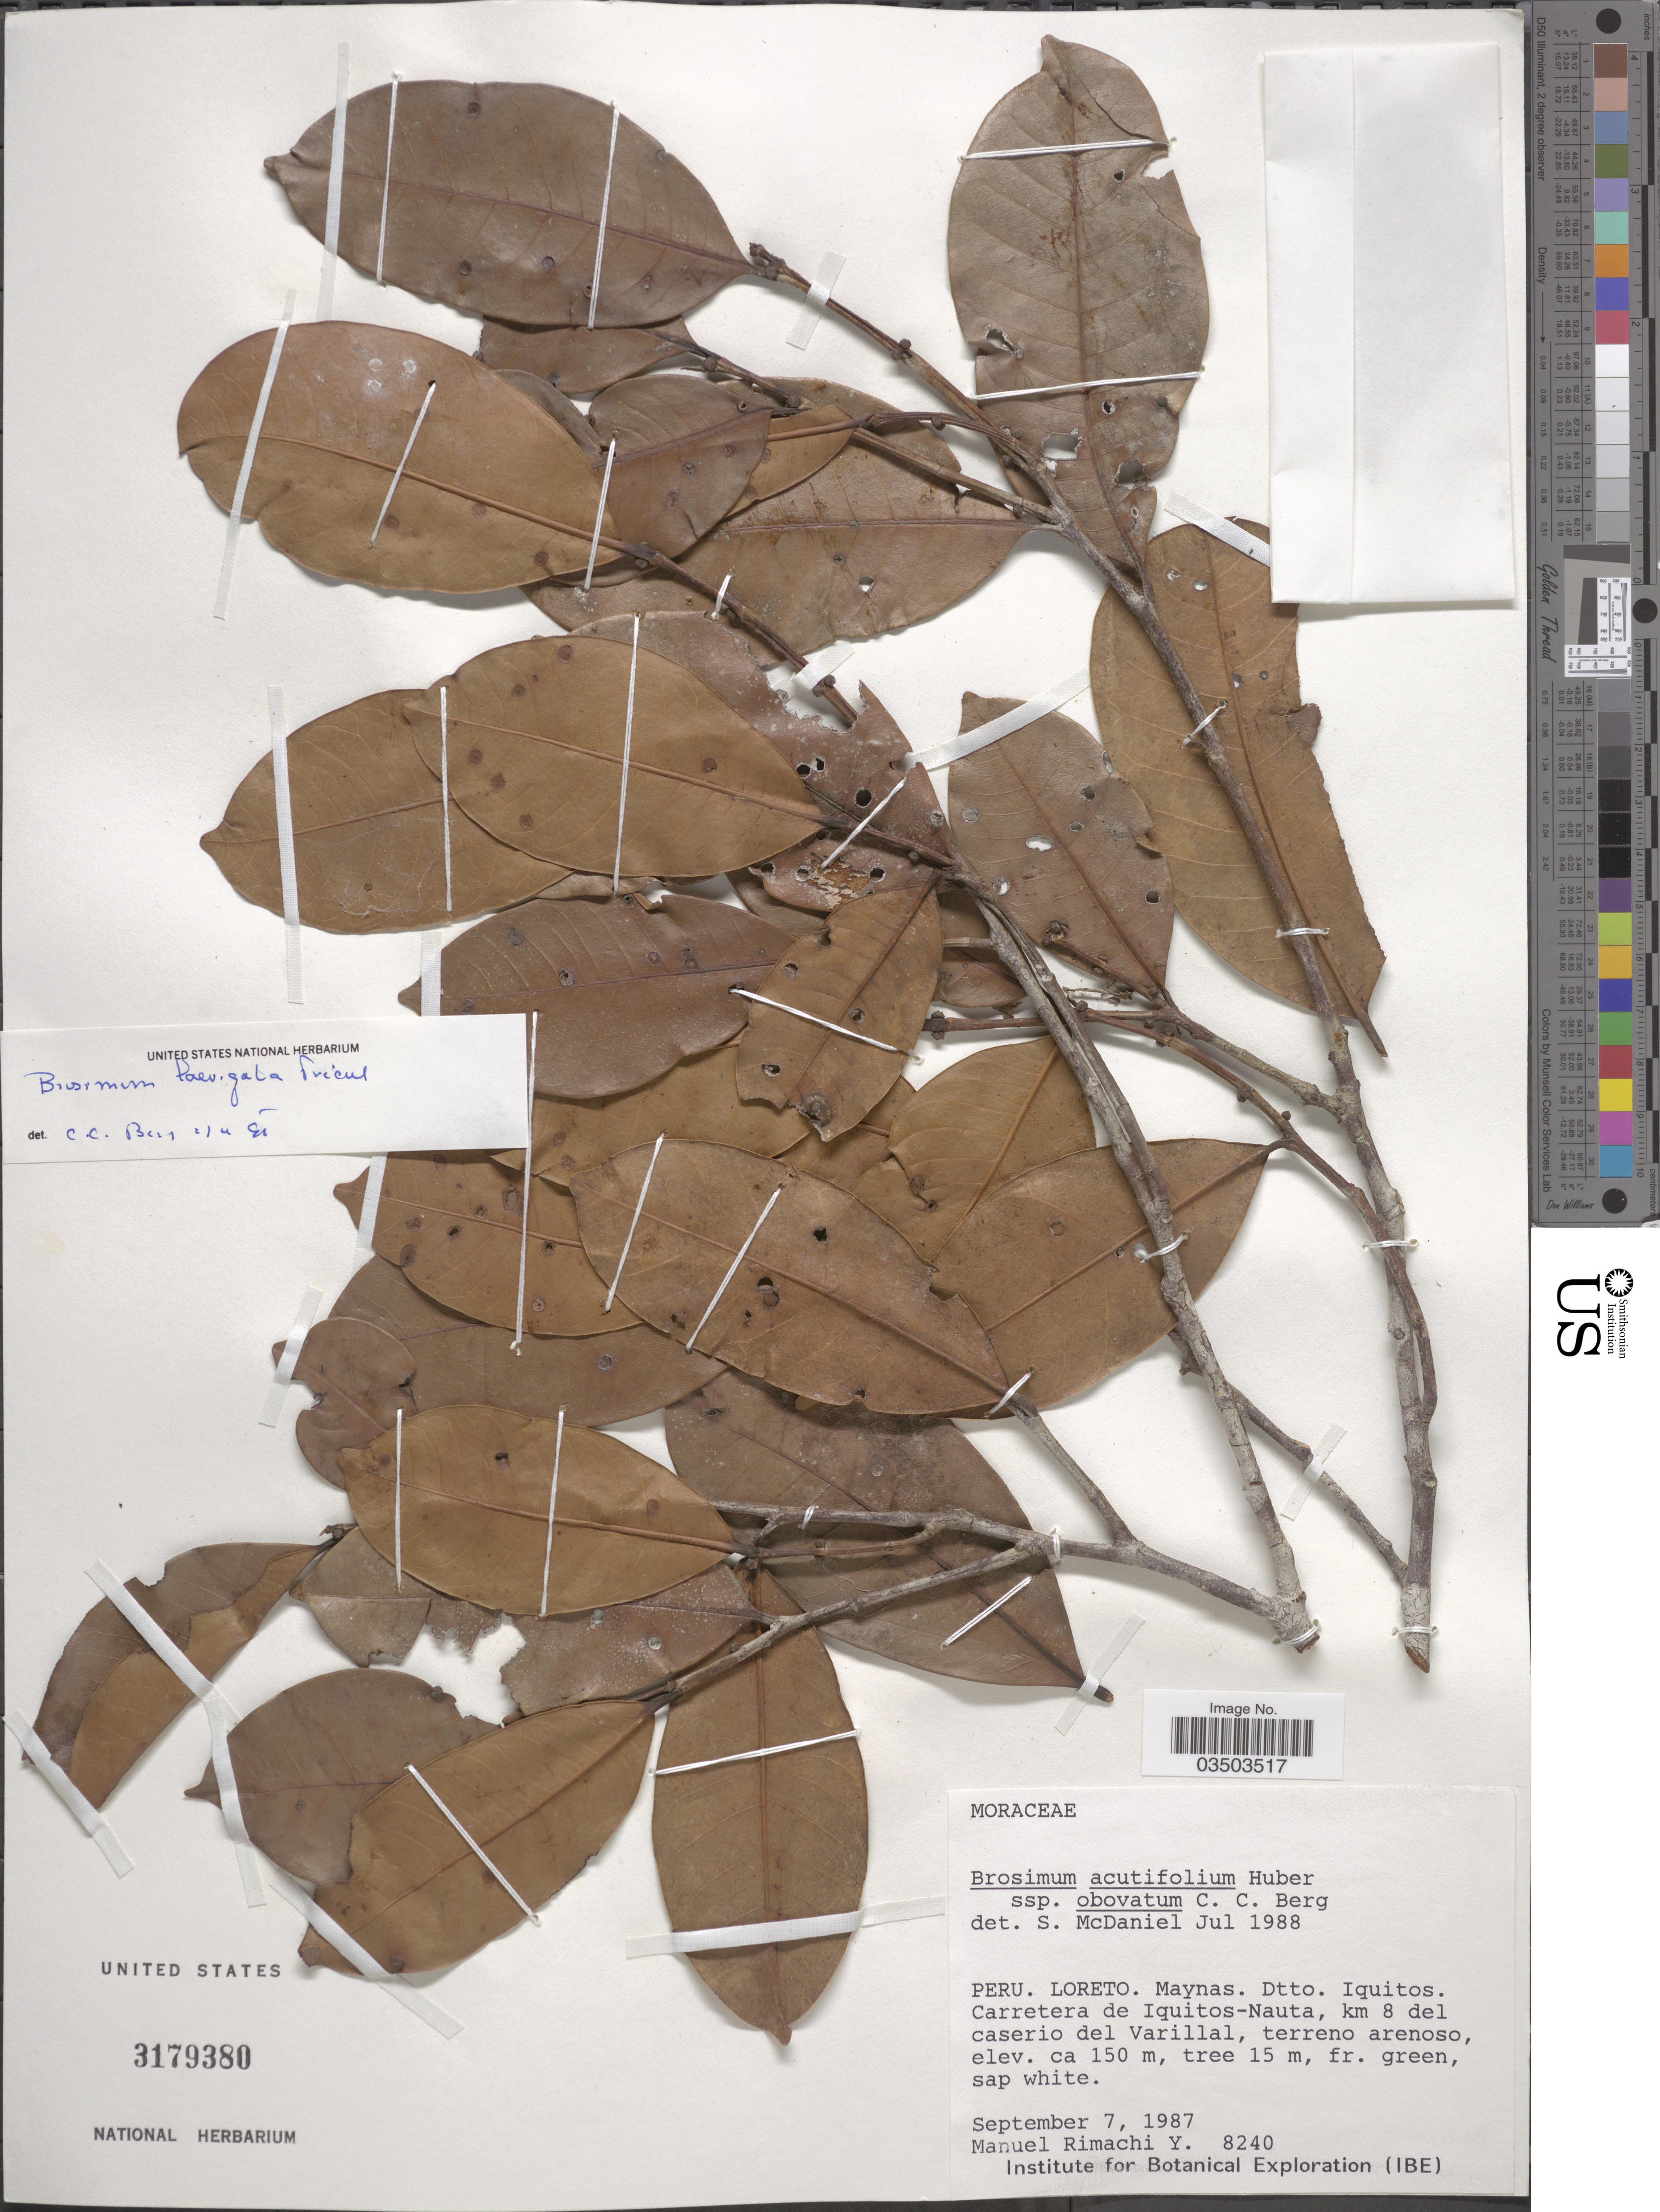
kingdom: Plantae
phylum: Tracheophyta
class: Magnoliopsida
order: Rosales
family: Moraceae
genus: Pseudolmedia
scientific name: Pseudolmedia laevigata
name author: Trécul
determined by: Berg, C. C.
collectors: M. Rimachi Y.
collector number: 8240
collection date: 1987-09-07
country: Peru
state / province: Loreto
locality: Maynas. Dtto. Iquitos. Carretera de Iquitos-Nauta, km 8 del caserio del Varillal.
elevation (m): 150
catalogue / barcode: US 3179380